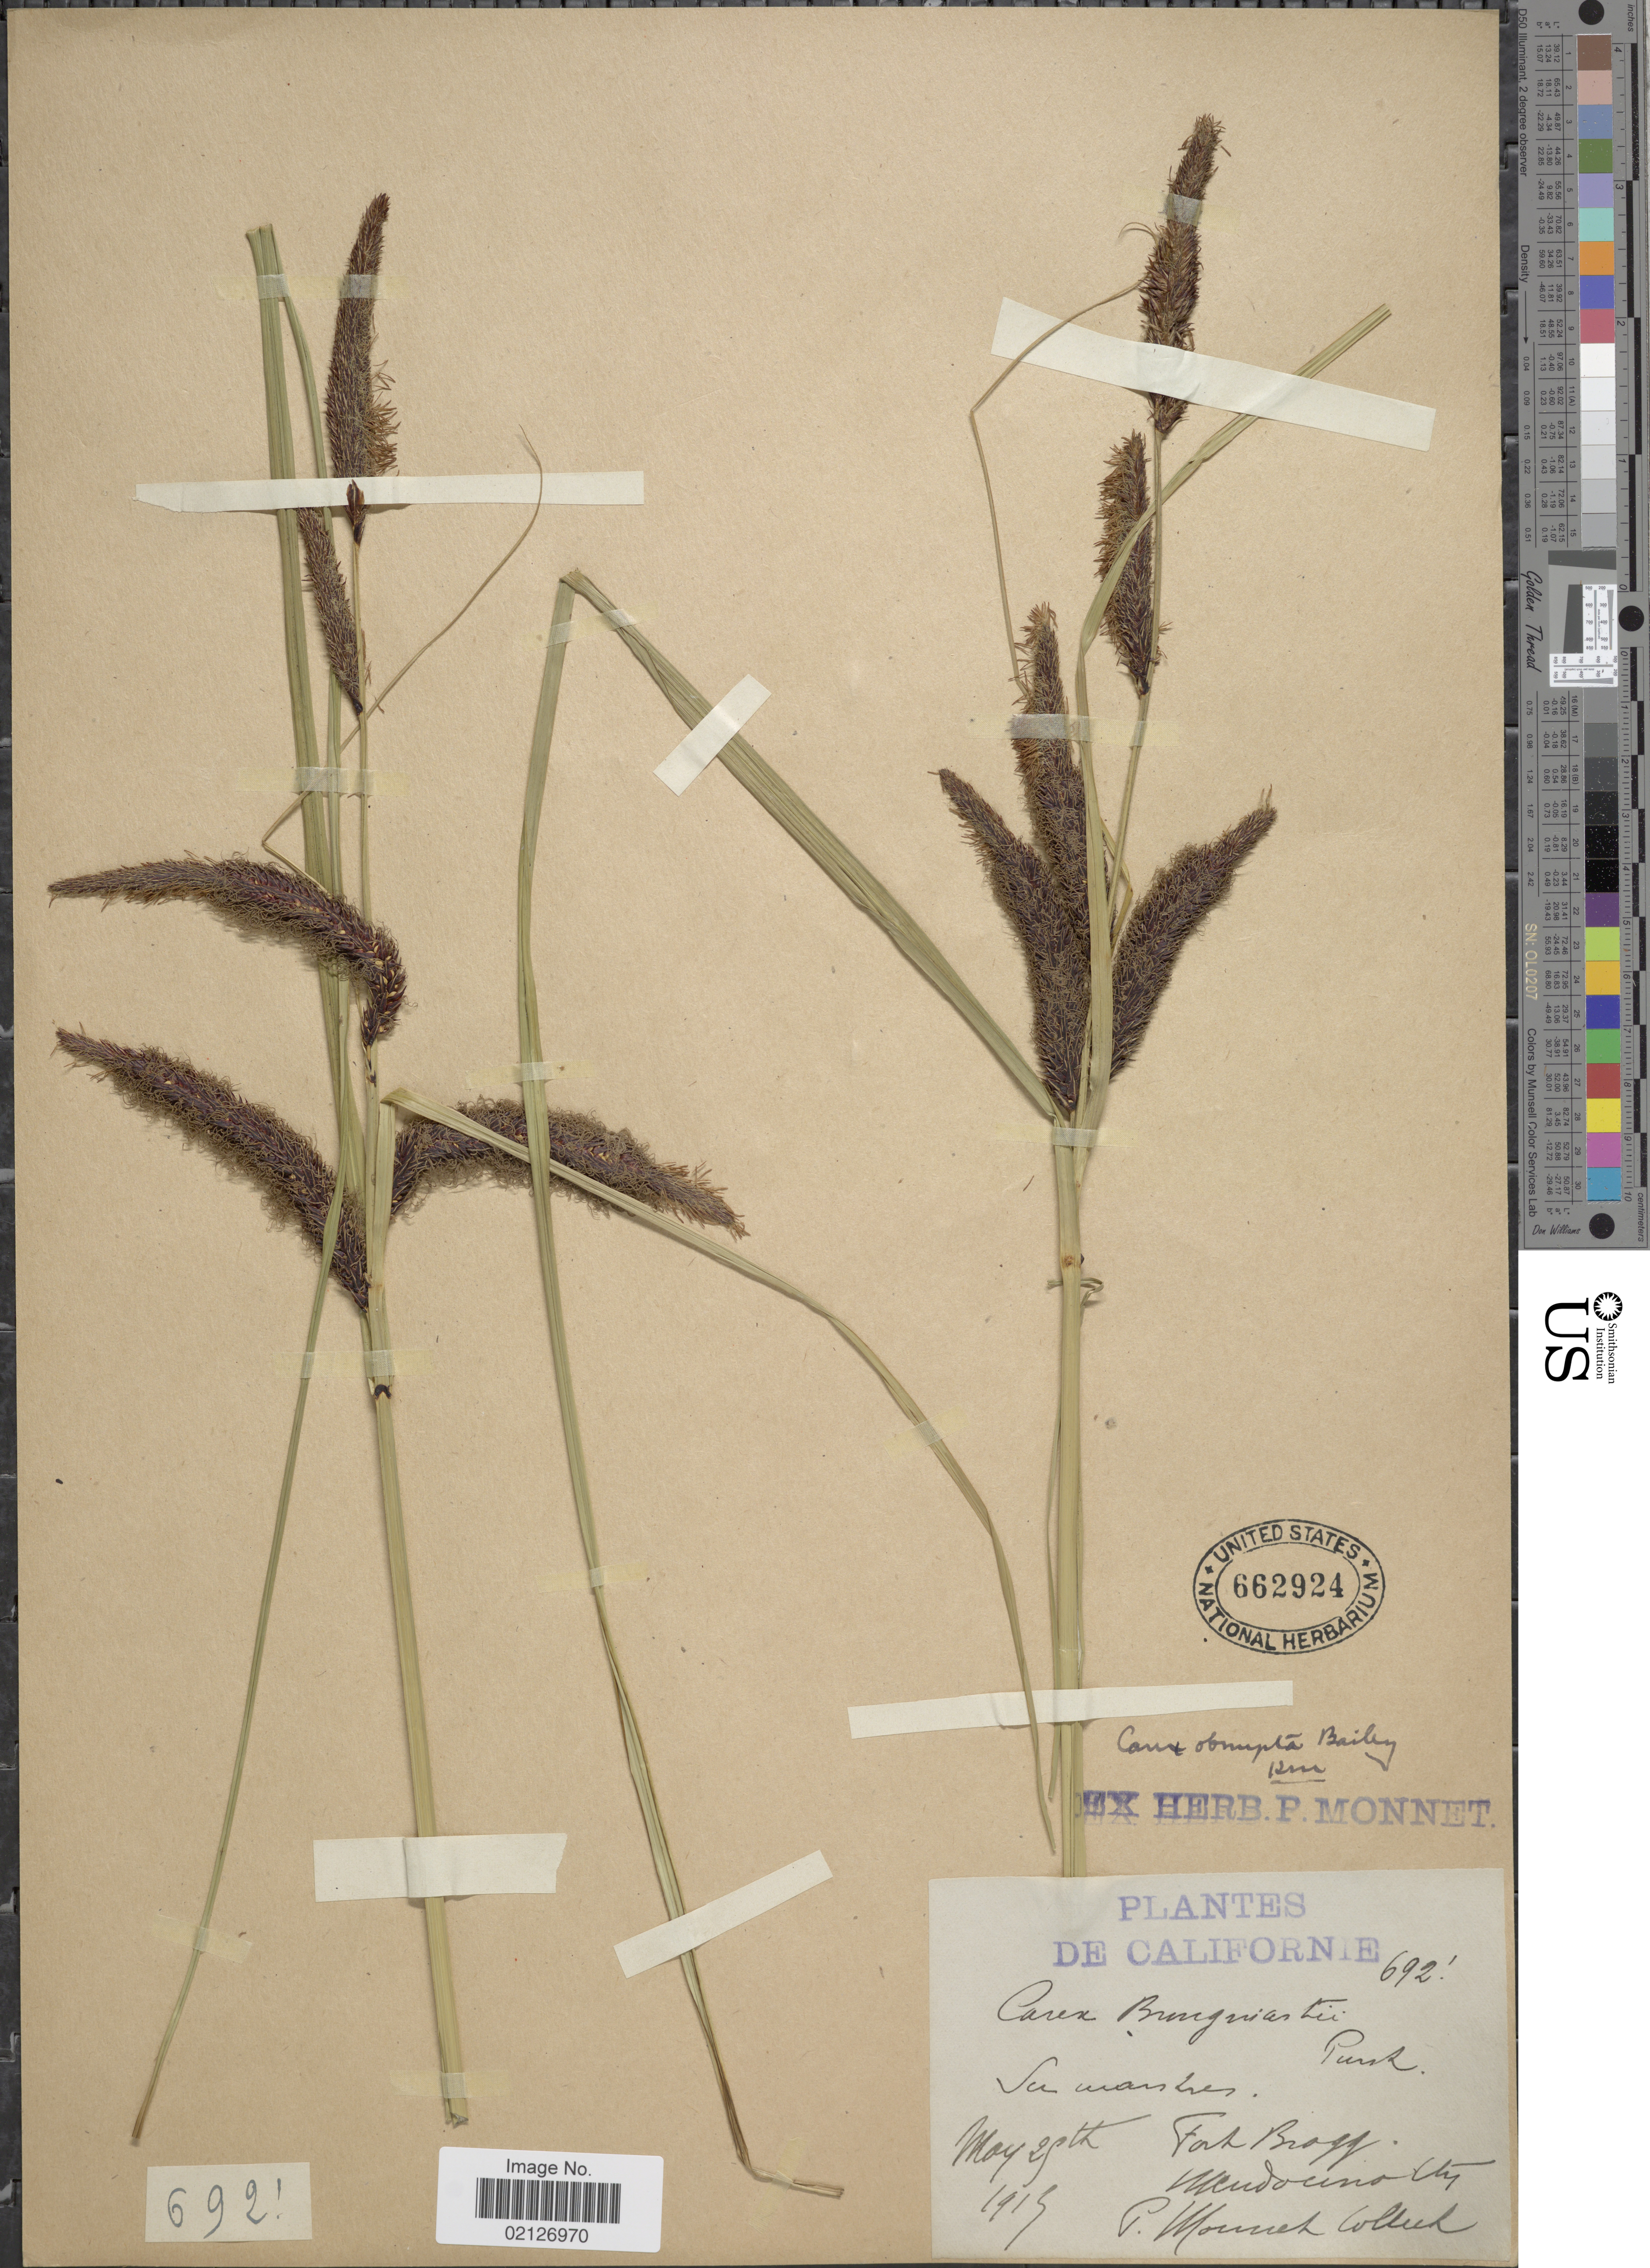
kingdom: Plantae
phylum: Tracheophyta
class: Liliopsida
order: Poales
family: Cyperaceae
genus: Carex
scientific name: Carex obnupta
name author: L.H. Bailey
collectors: P. Monnet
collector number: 692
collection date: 1915-05-25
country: United States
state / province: California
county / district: Mendocino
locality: Fort Bragg, Mendocino Co.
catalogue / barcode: US 662924